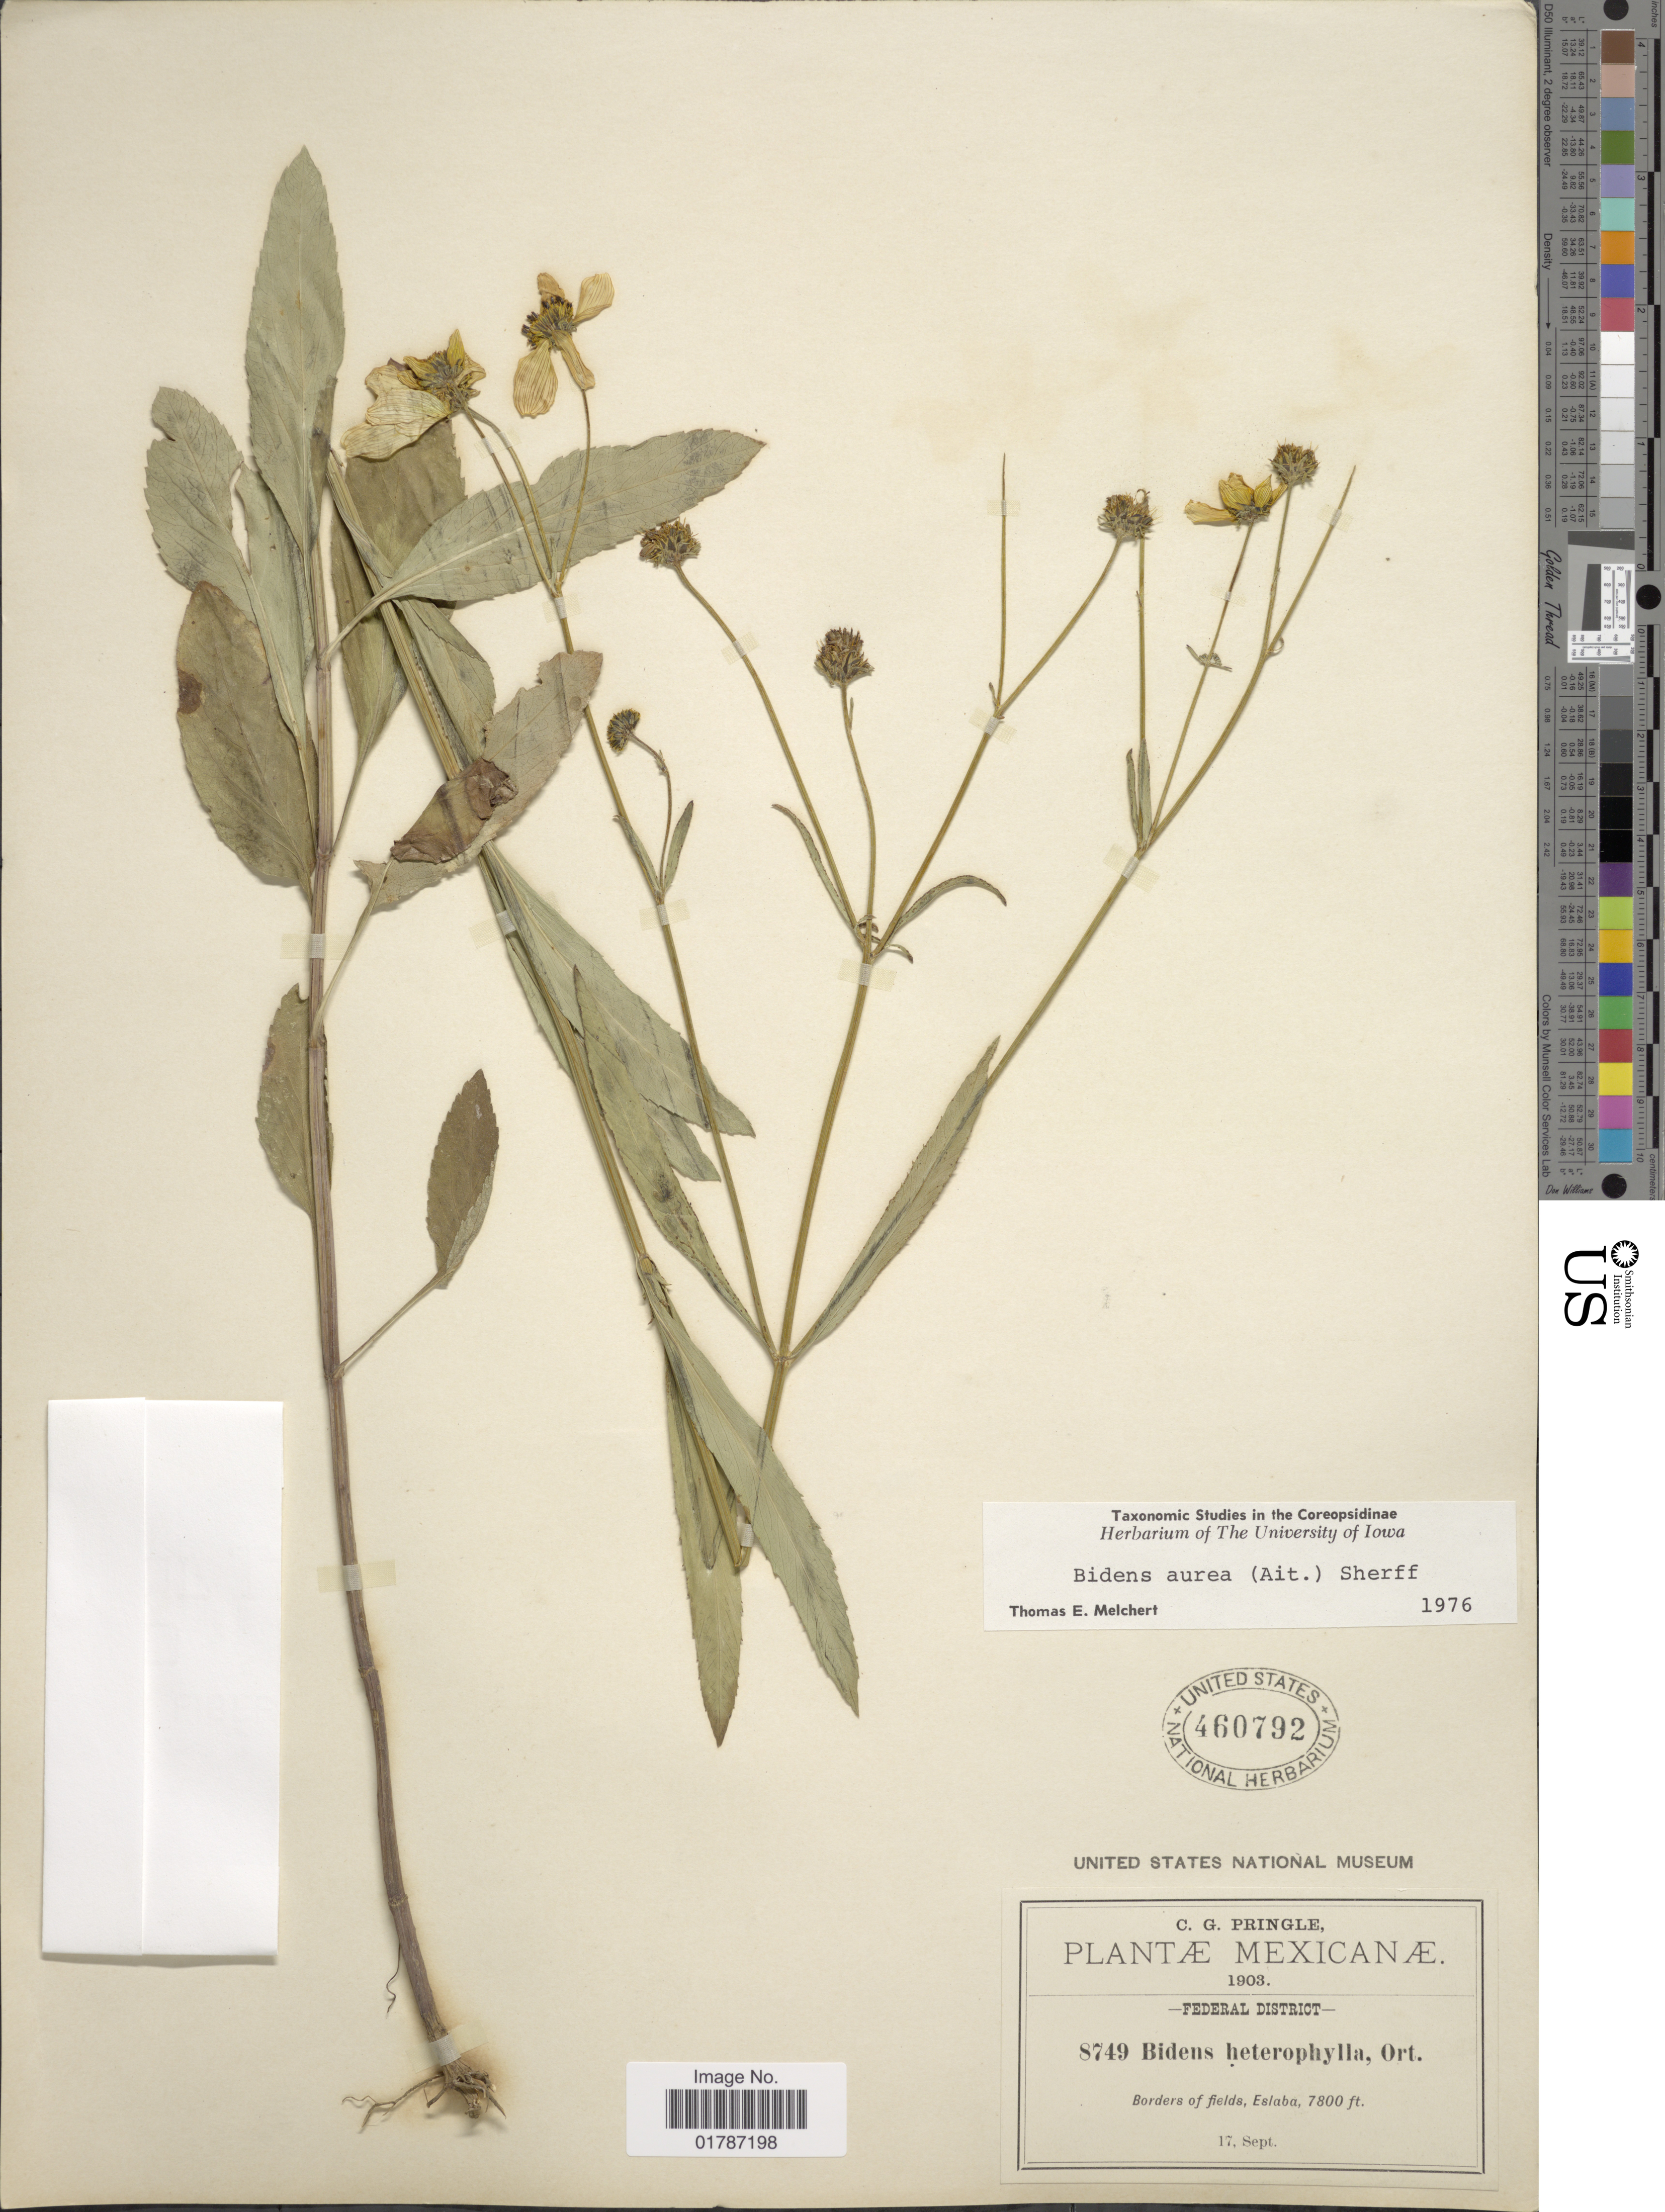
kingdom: Plantae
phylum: Tracheophyta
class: Magnoliopsida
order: Asterales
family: Asteraceae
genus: Bidens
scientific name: Bidens aurea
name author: (Aiton) Sherff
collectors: C. G. Pringle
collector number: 8749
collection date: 1903-09-17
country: Mexico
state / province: Distrito Federal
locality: Federal District, Borders of fields, Eslaba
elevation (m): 2377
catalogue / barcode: US 460792